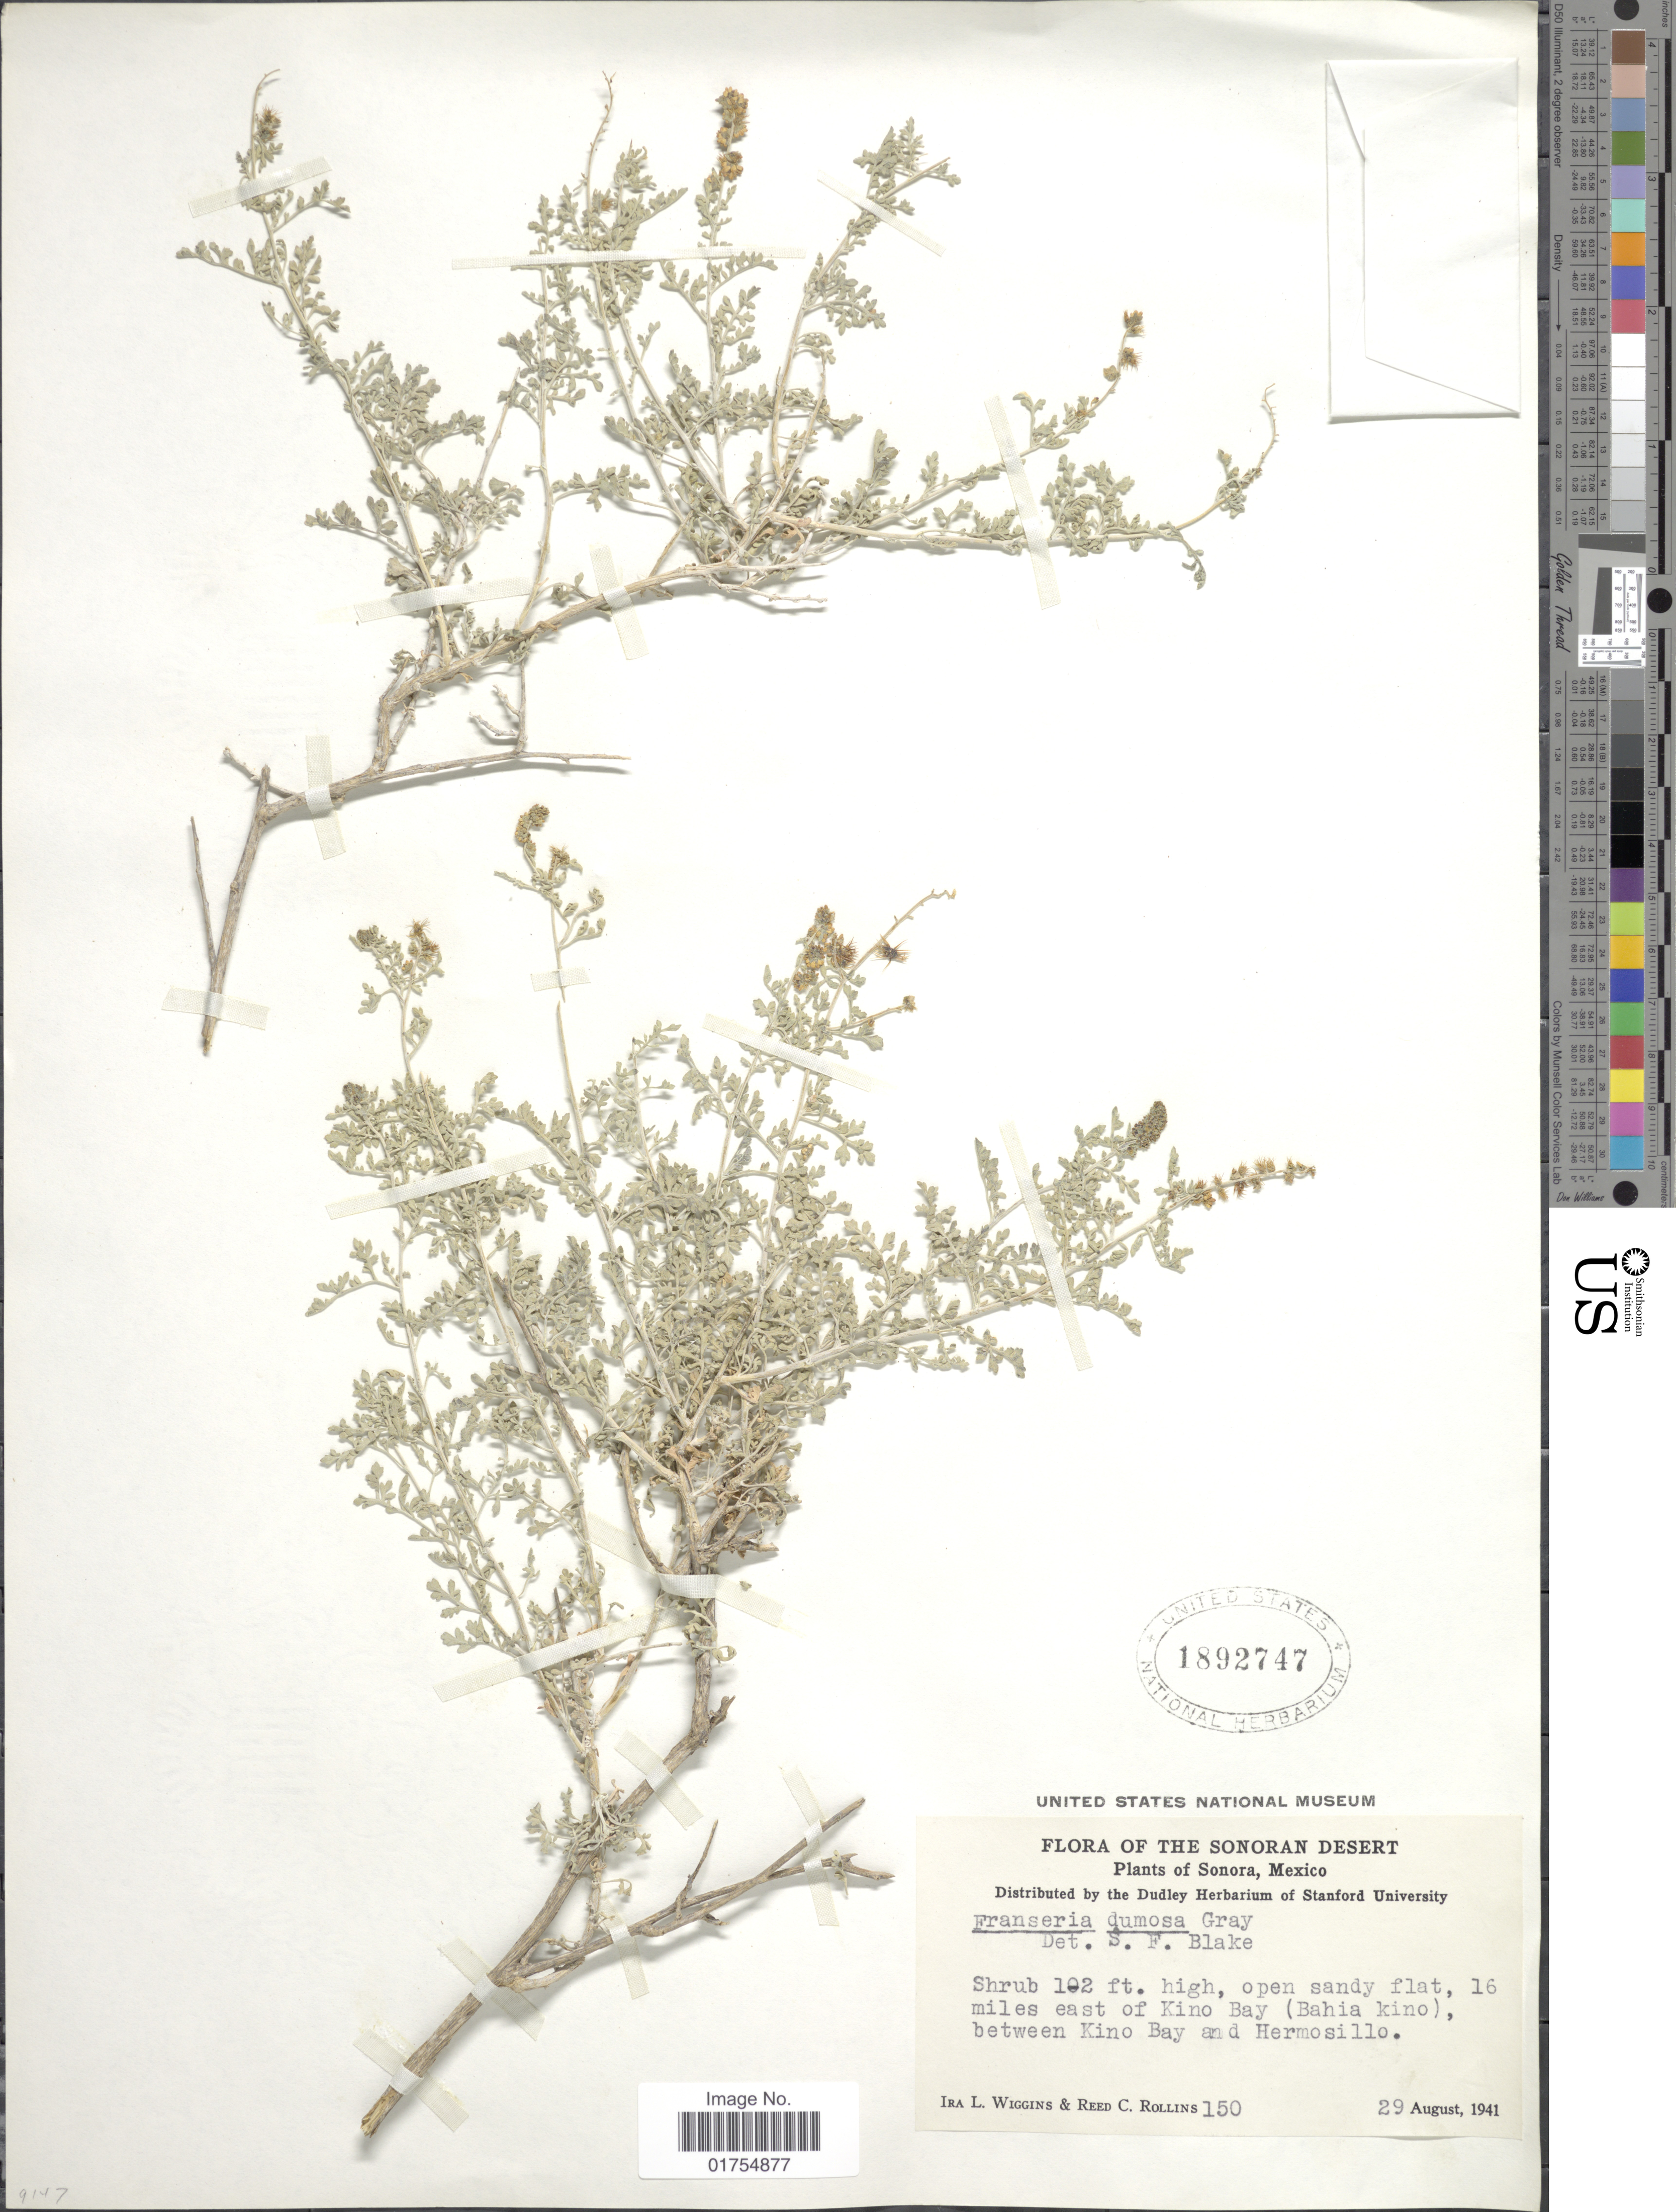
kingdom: Plantae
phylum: Tracheophyta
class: Magnoliopsida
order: Asterales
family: Asteraceae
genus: Franseria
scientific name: Franseria dumosa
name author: A. Gray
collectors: I. L. Wiggins & R. C. Rollins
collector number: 150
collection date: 1941-08-29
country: Mexico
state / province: Sonora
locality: Sonoran Desert. 16 miles east of Kino Bay (Bahia kino) , between Kino Bay and Hermosillo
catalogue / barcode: US 1892747